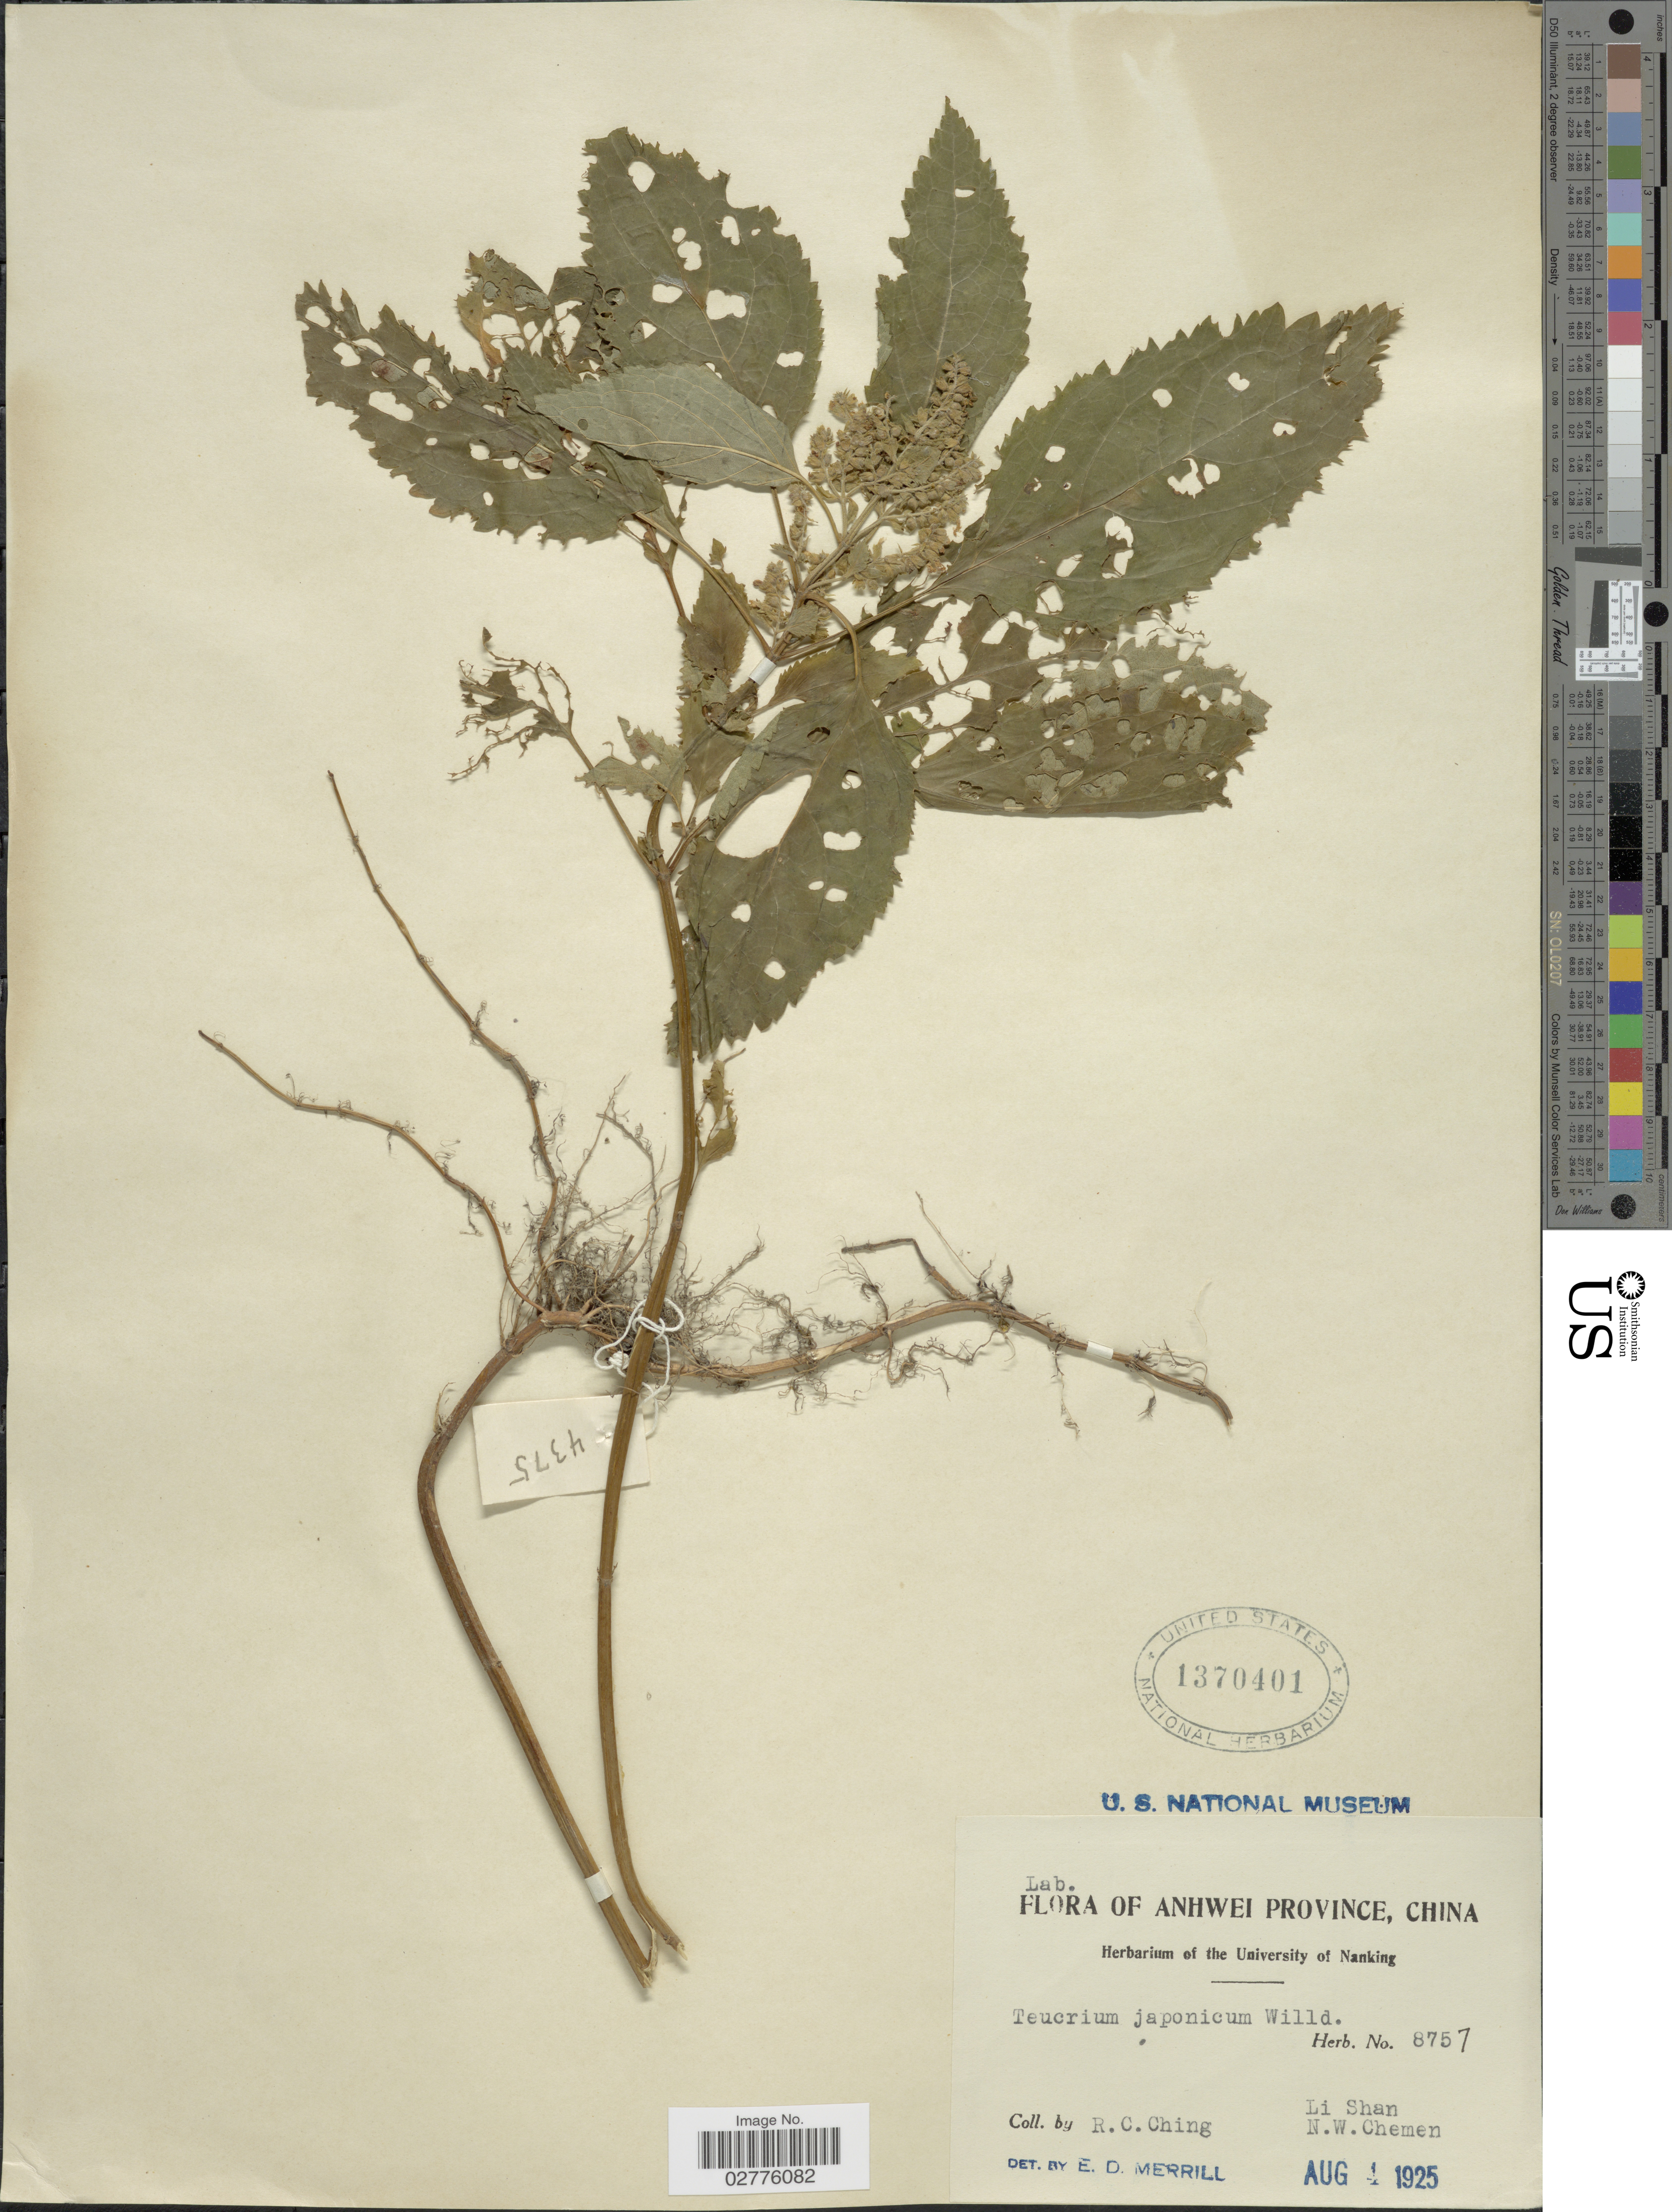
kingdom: Plantae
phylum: Tracheophyta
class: Magnoliopsida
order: Lamiales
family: Lamiaceae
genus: Teucrium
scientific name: Teucrium japonicum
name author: Houtt.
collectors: R. C. Ching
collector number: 8757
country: China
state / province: Anhui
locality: Anhwei Province, Li Shan, N. W. Chemen.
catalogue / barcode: US 1370401